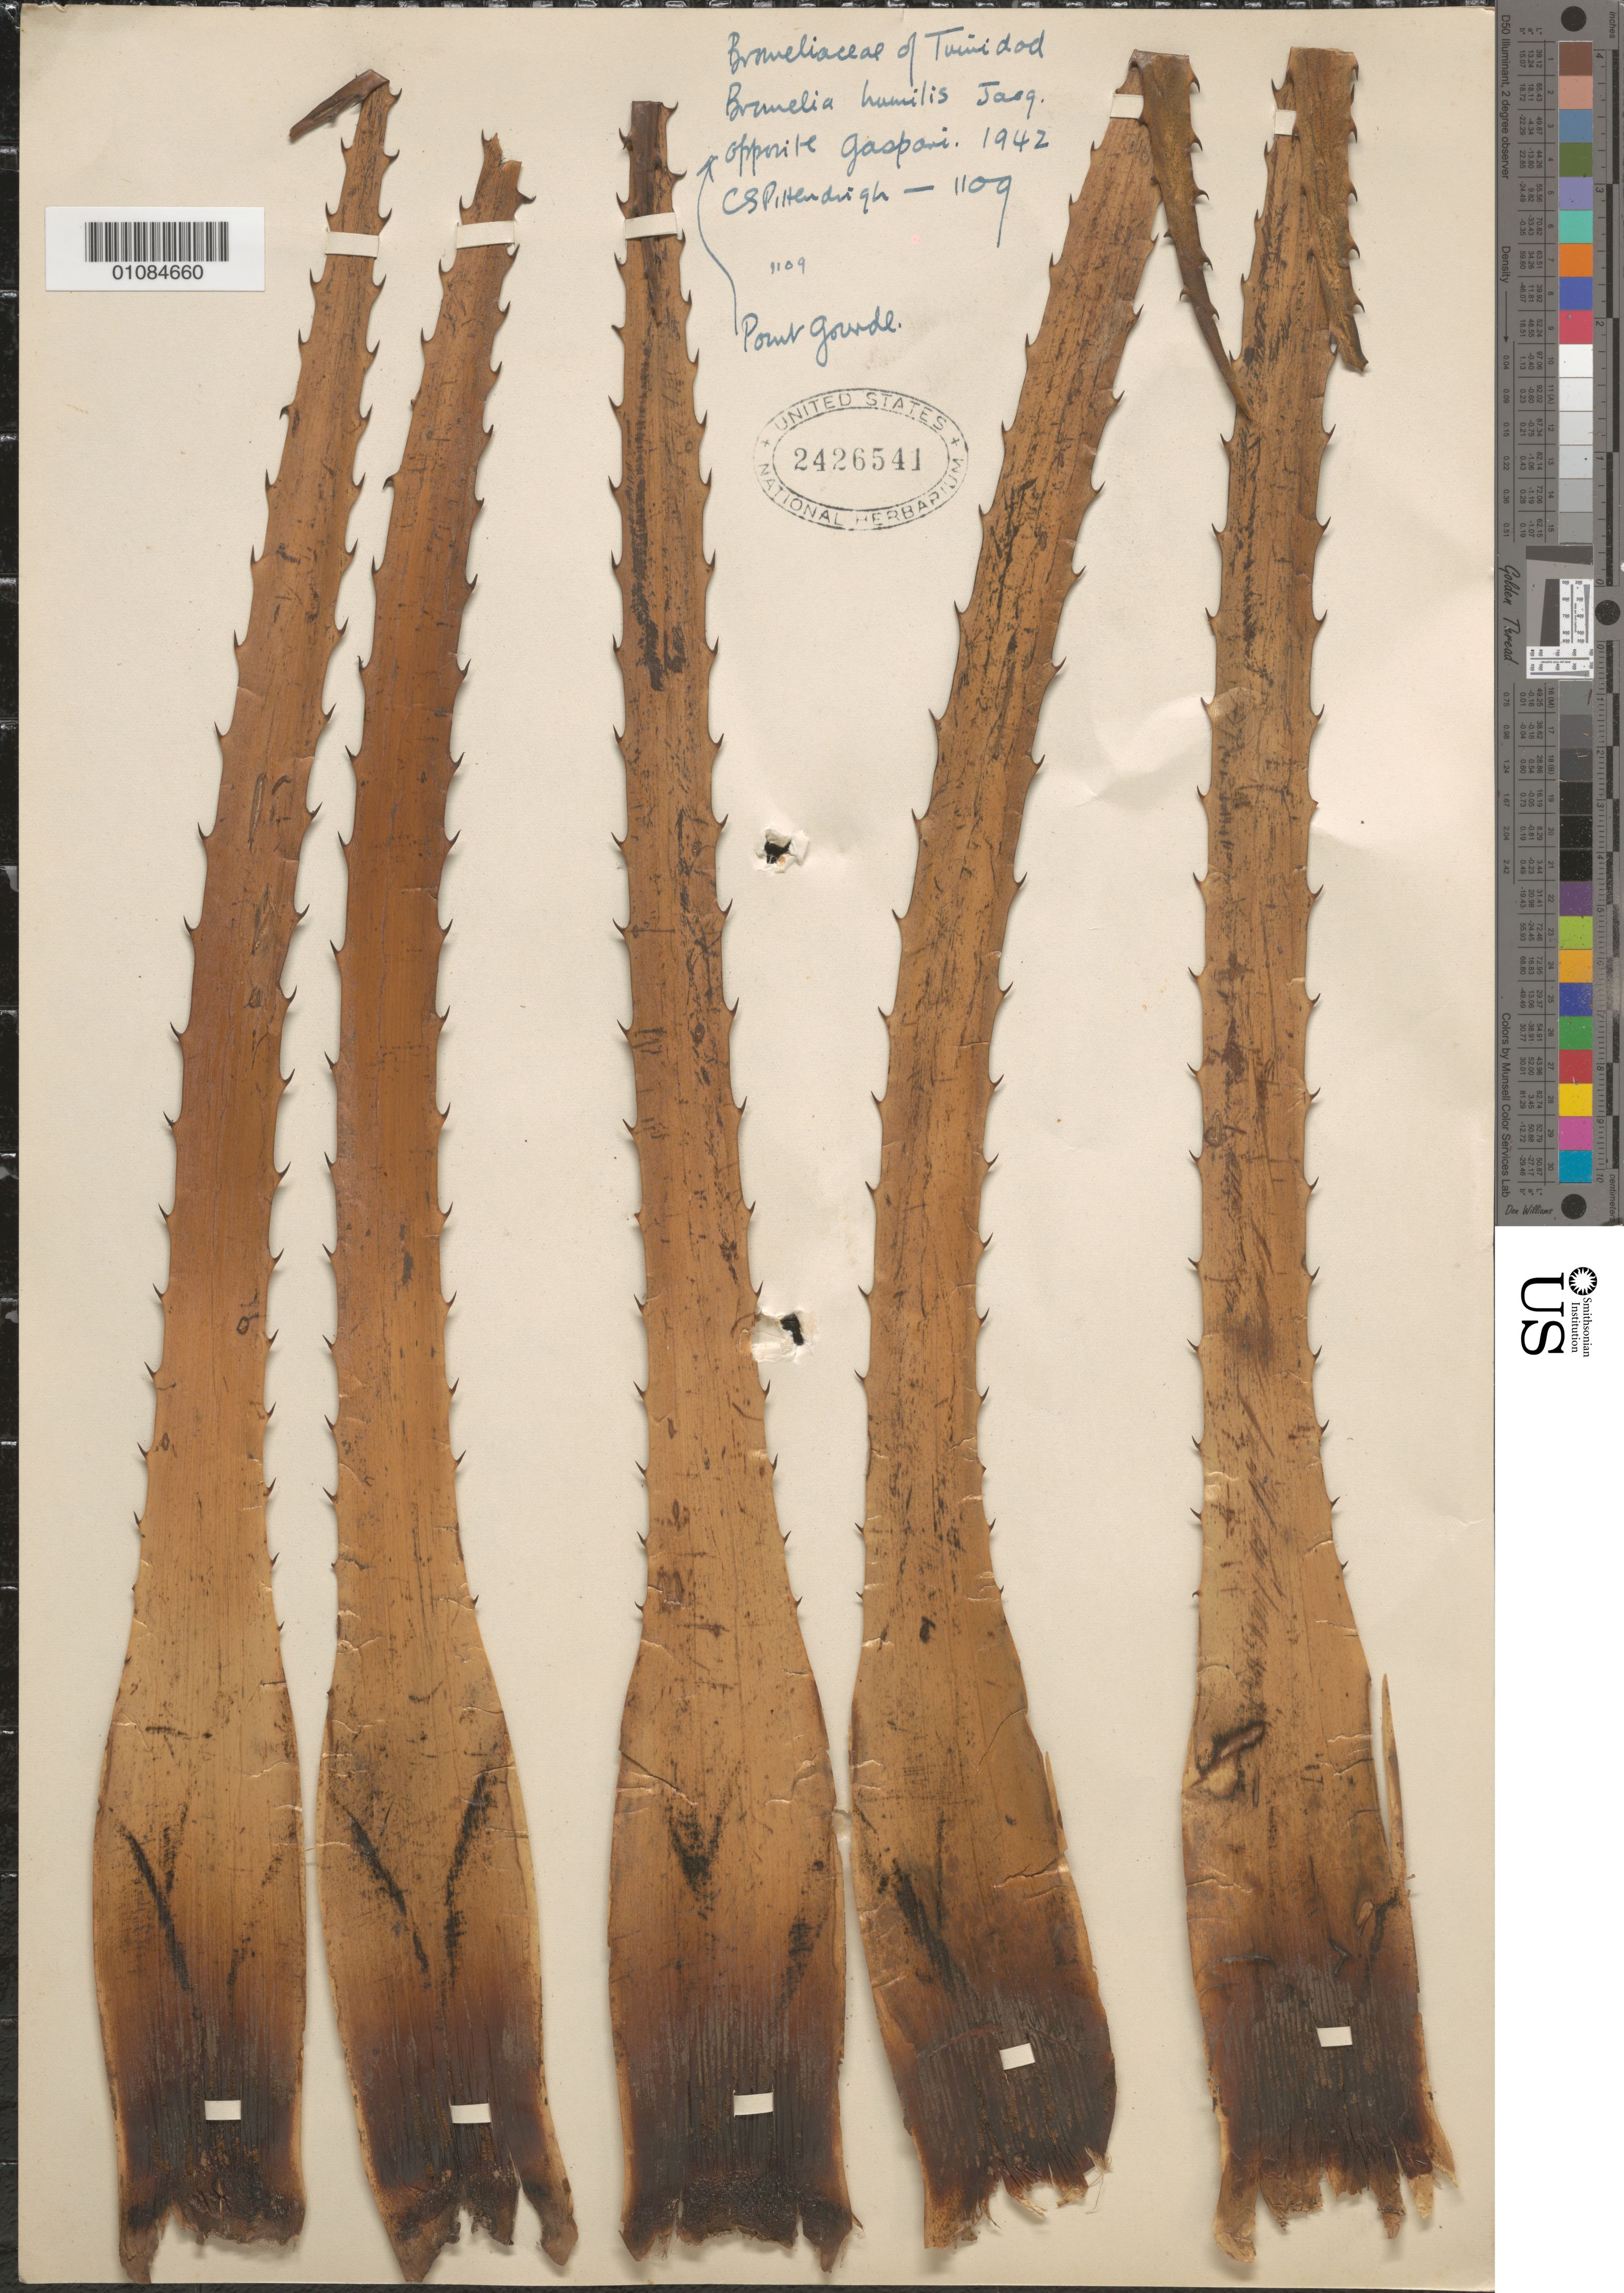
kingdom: Plantae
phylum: Tracheophyta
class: Liliopsida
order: Poales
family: Bromeliaceae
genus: Bromelia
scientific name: Bromelia humilis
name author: Jacq.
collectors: C. S. Pittendrigh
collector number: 1109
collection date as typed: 1942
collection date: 1942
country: Trinidad and Tobago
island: Trinidad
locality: Point Gourde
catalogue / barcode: US 2426541